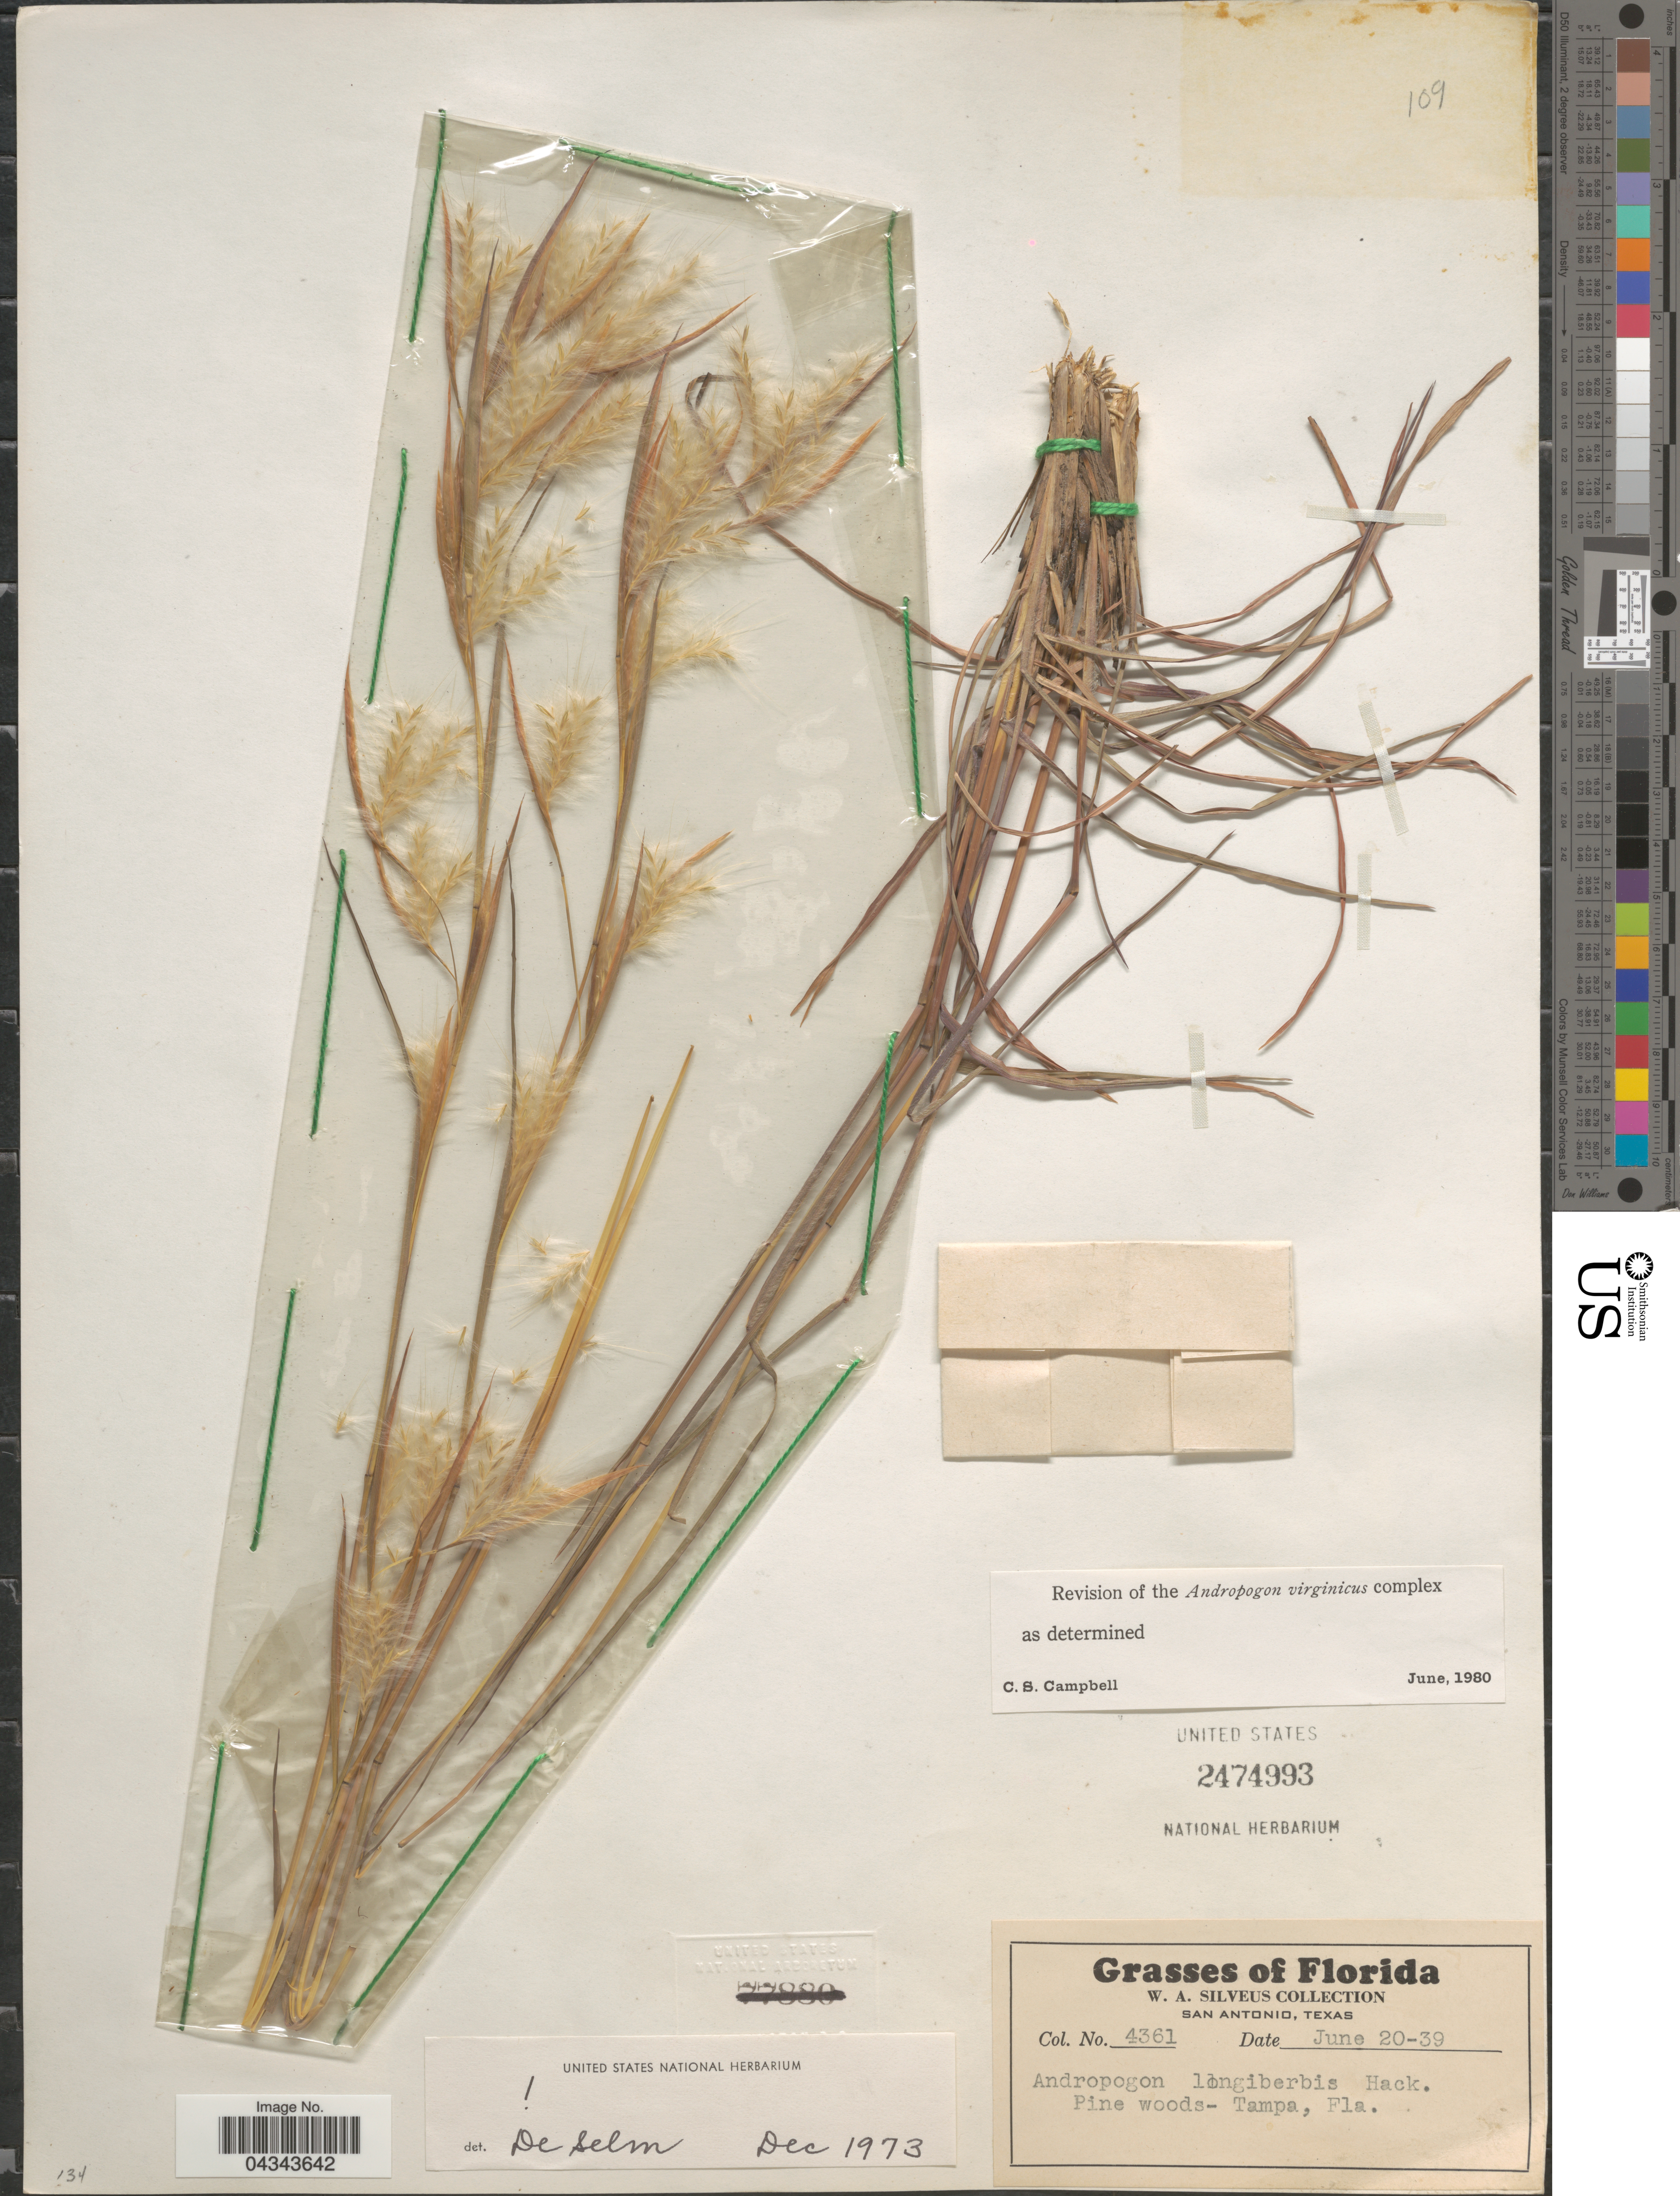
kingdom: Plantae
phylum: Tracheophyta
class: Liliopsida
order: Poales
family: Poaceae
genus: Andropogon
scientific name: Andropogon longiberbis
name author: Hack.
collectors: W. Silveus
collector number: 4361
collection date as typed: Transcribed d/m/y: 20/6/39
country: United States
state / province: Florida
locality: Pine woods- Tampa.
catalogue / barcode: US 2474993